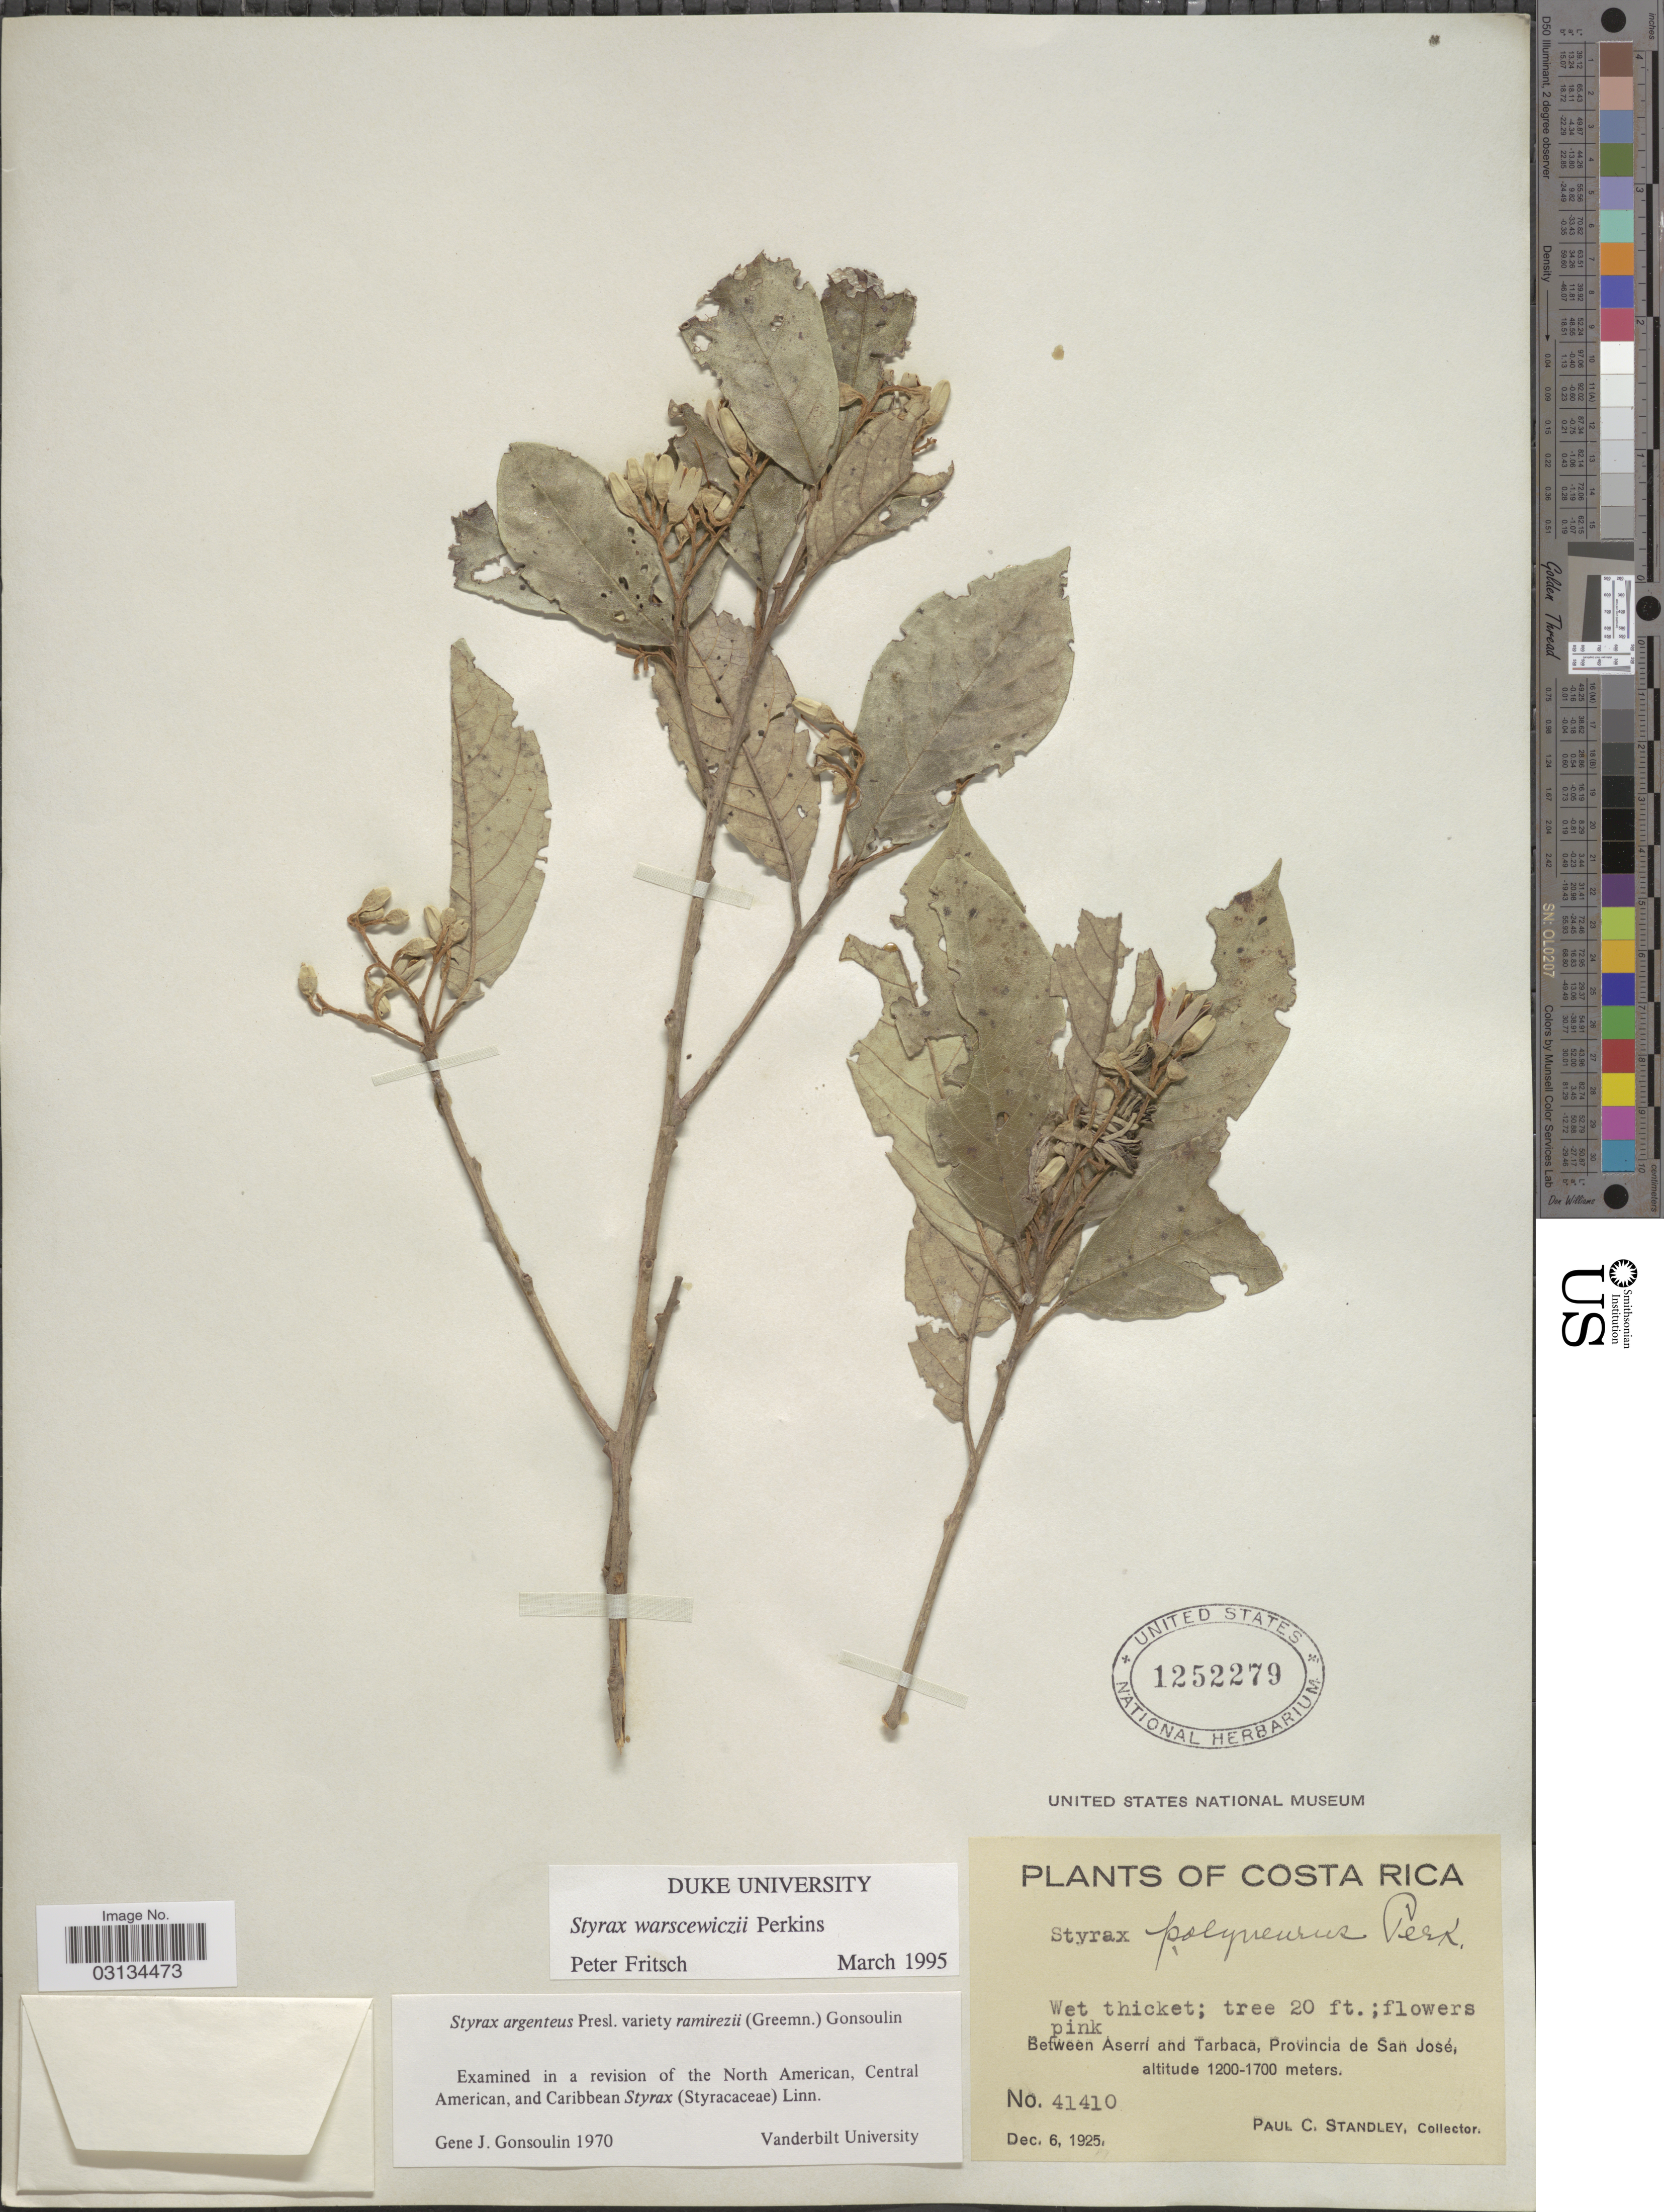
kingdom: Plantae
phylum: Tracheophyta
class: Magnoliopsida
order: Ericales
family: Styracaceae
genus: Styrax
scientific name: Styrax warscewiczii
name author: Perkins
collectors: P. C. Standley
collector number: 41410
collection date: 1925-12-06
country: Costa Rica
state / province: San José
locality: Between Aserrí and Tarbaca.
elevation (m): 1200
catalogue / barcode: US 1252279